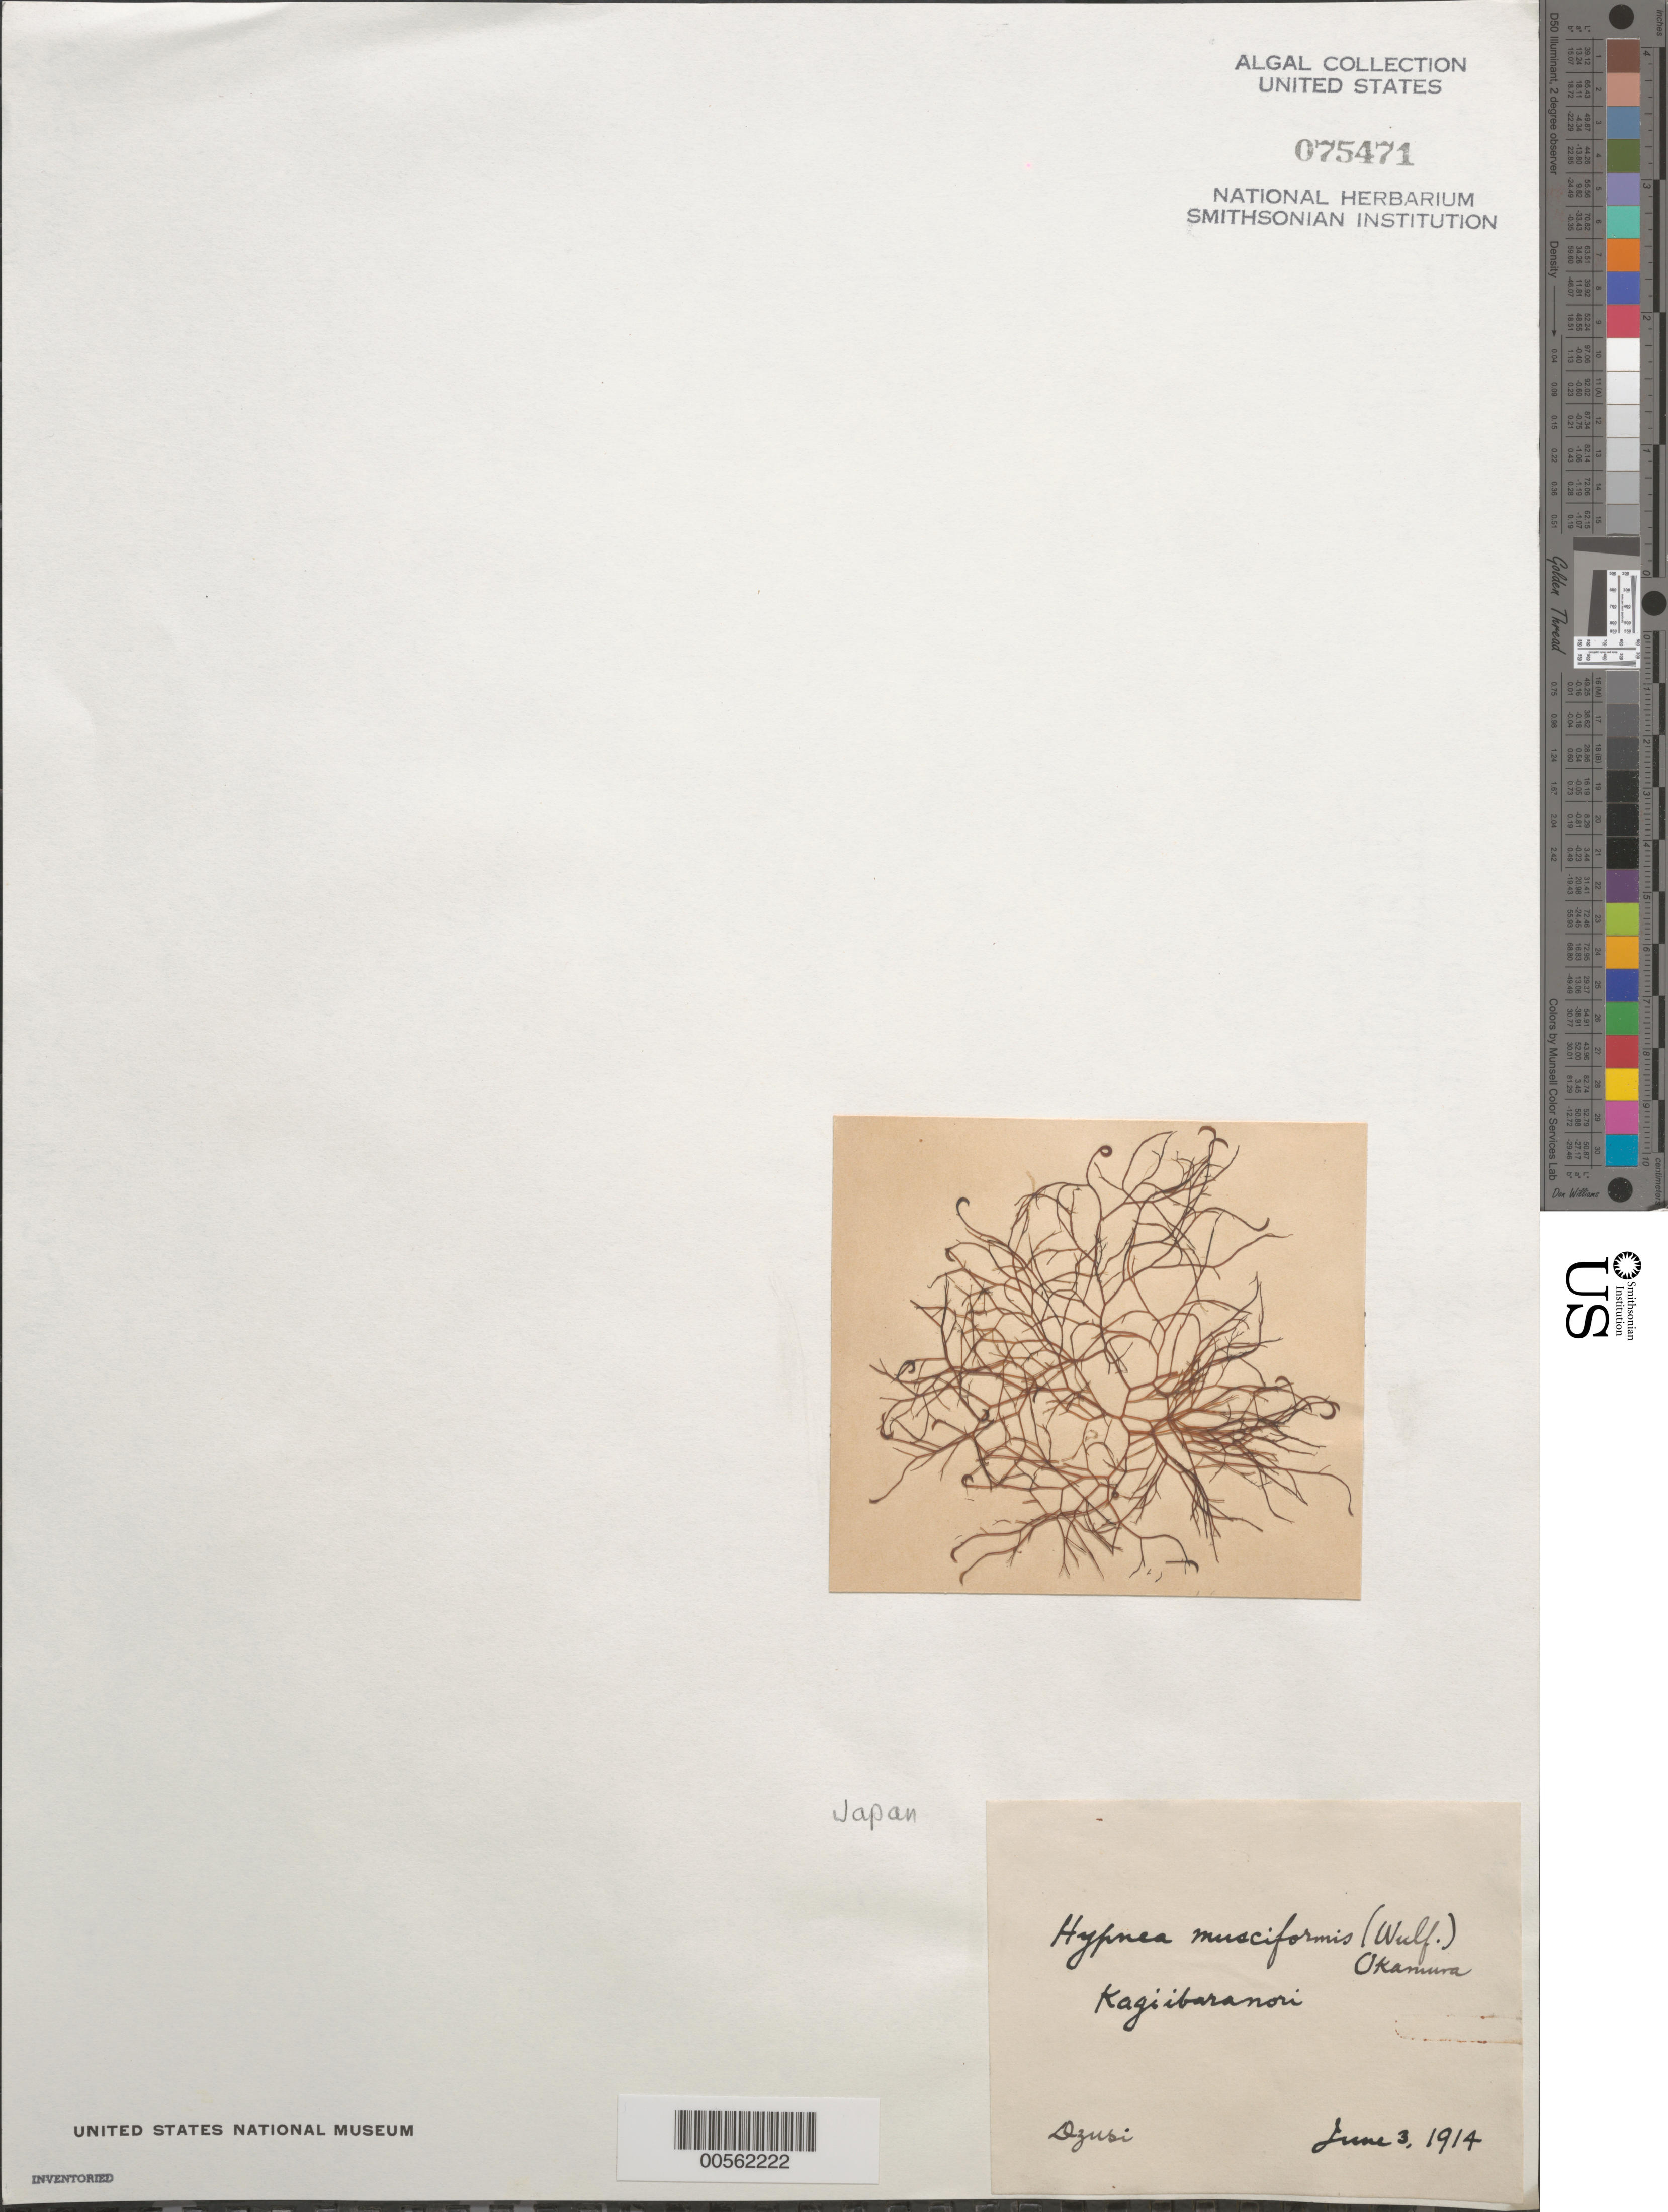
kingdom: Plantae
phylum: Rhodophyta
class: Florideophyceae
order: Gigartinales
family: Cystocloniaceae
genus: Hypnea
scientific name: Hypnea musciformis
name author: (Wulfen) J.V.Lamouroux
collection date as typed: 03 Jun 1914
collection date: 1914-06-03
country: Japan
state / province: Mie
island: Honshu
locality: Tsushi (Dzusi)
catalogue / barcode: US 75471